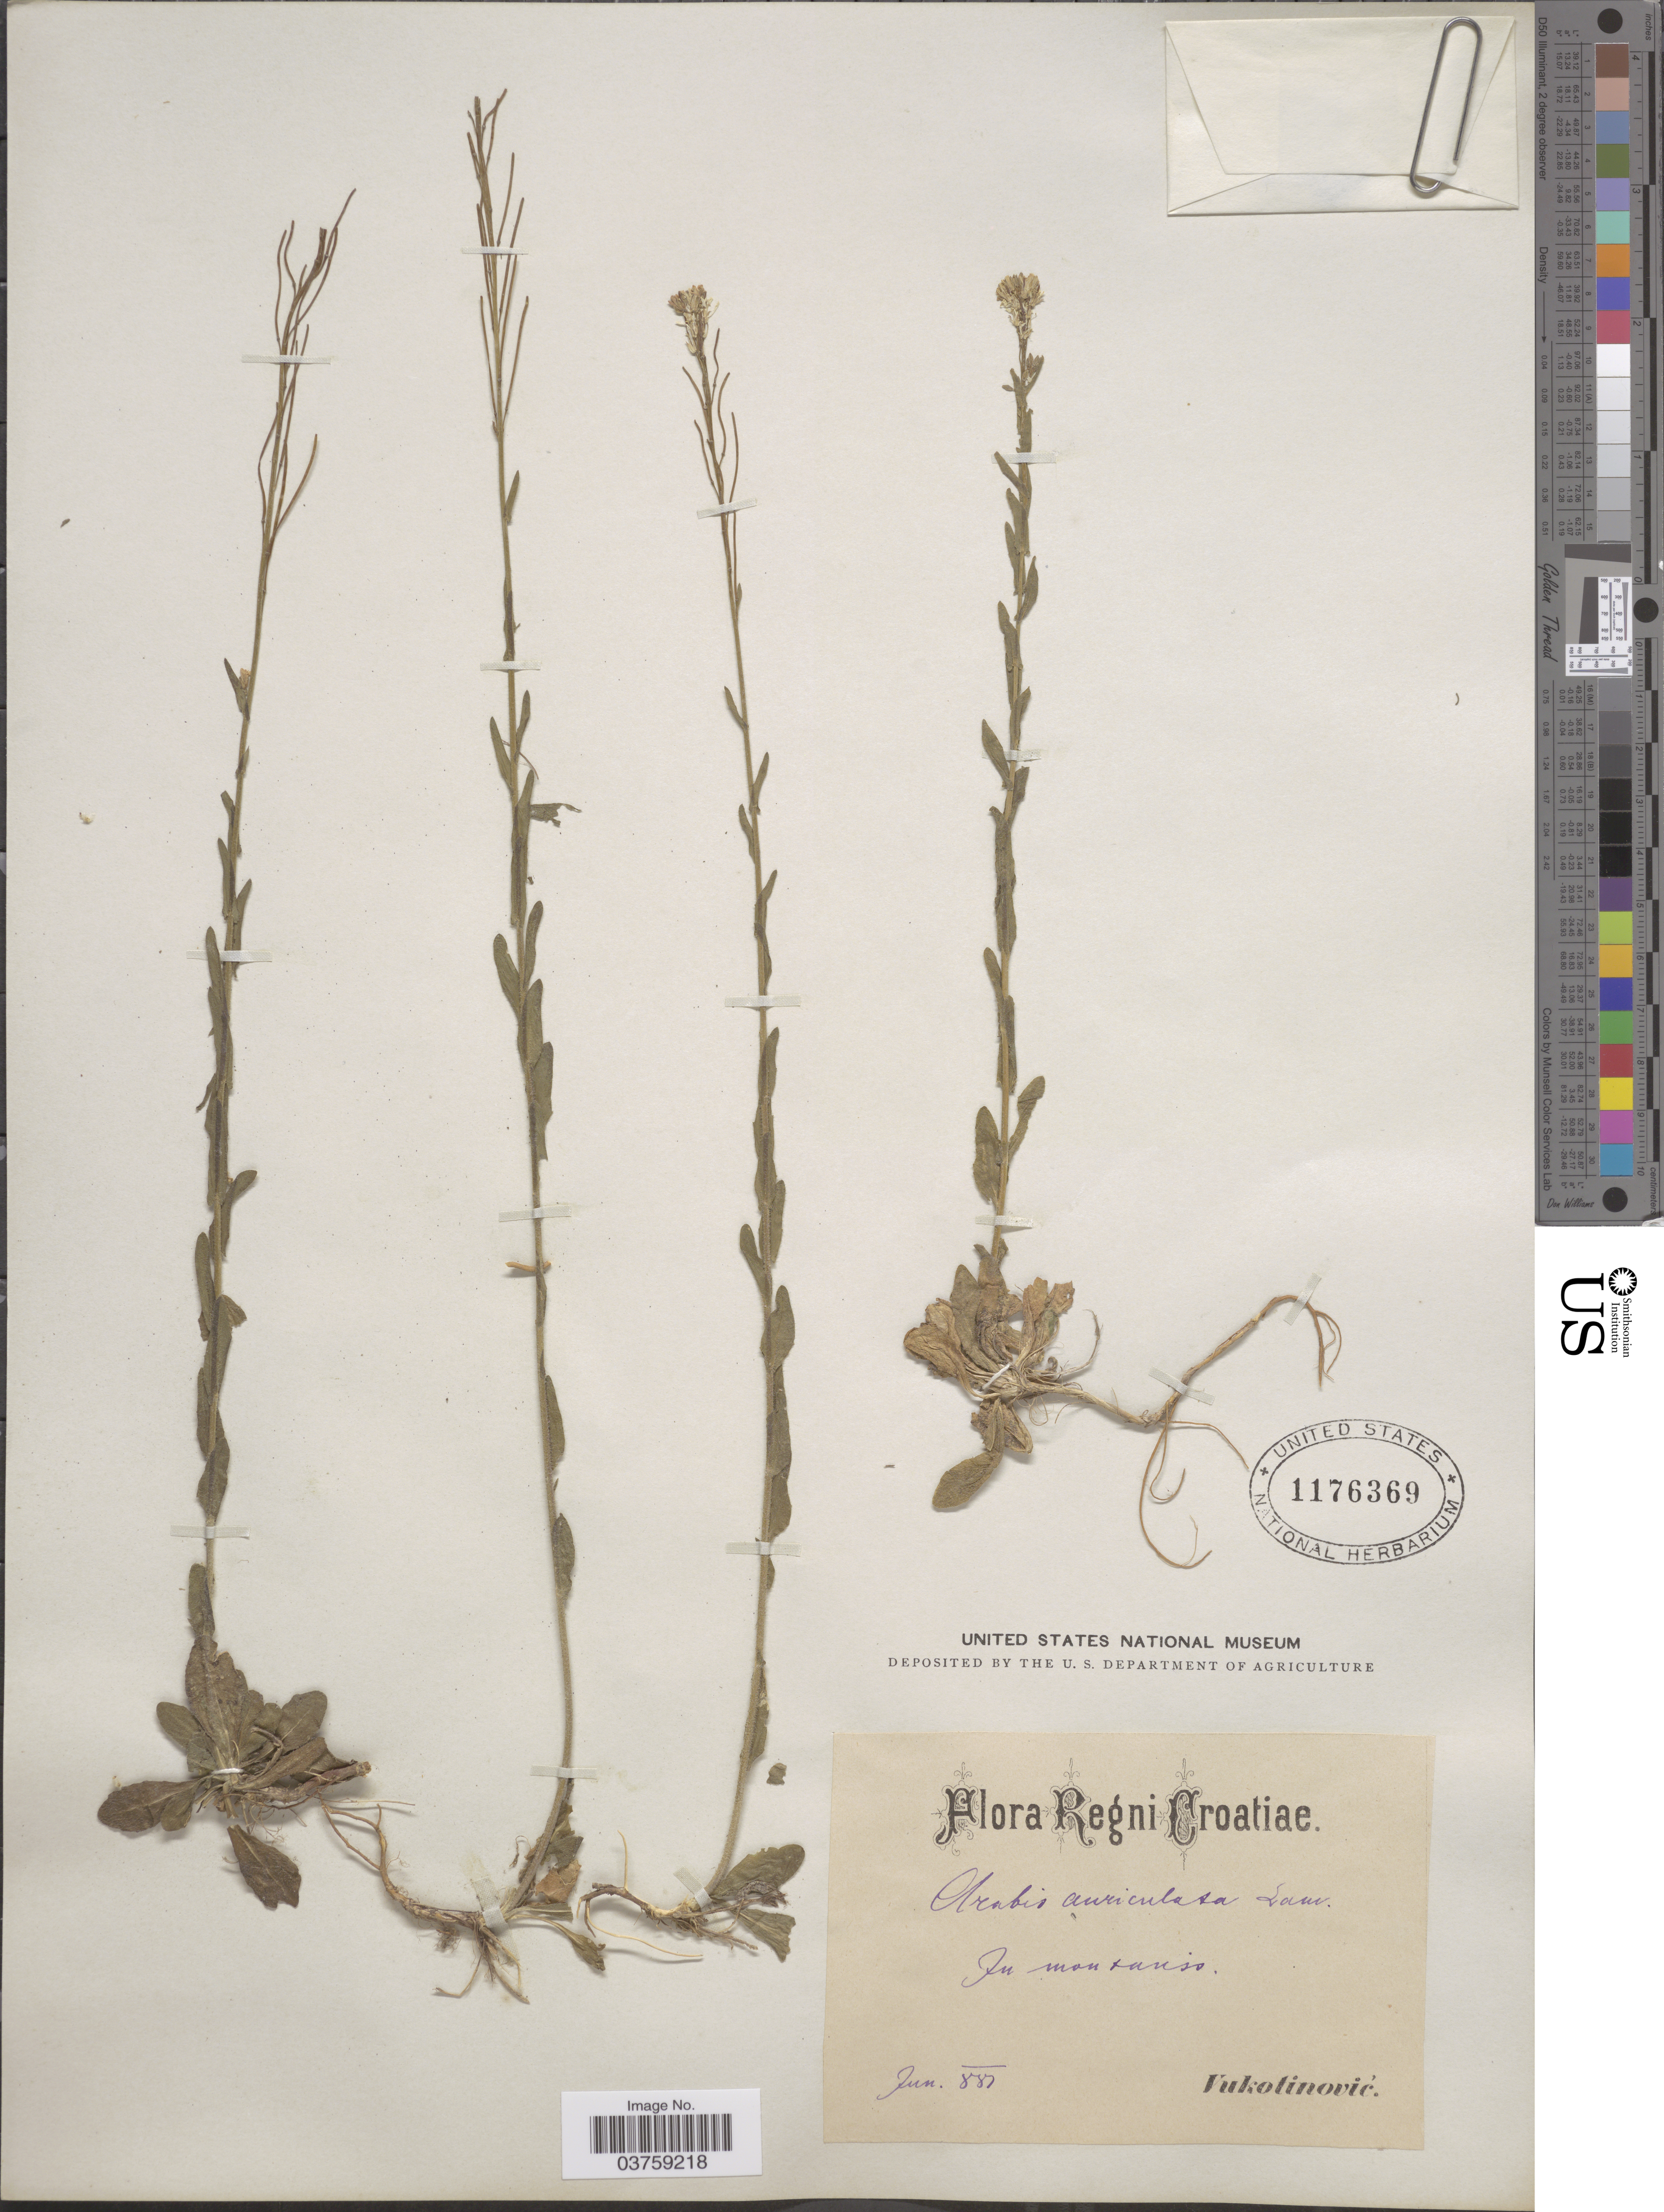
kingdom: Plantae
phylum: Tracheophyta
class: Magnoliopsida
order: Brassicales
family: Brassicaceae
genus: Arabis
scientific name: Arabis auriculata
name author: Lam.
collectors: Vukotinovic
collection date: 1881-06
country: Croatia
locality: Regni Croatiæ. In montanis.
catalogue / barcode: US 1176369